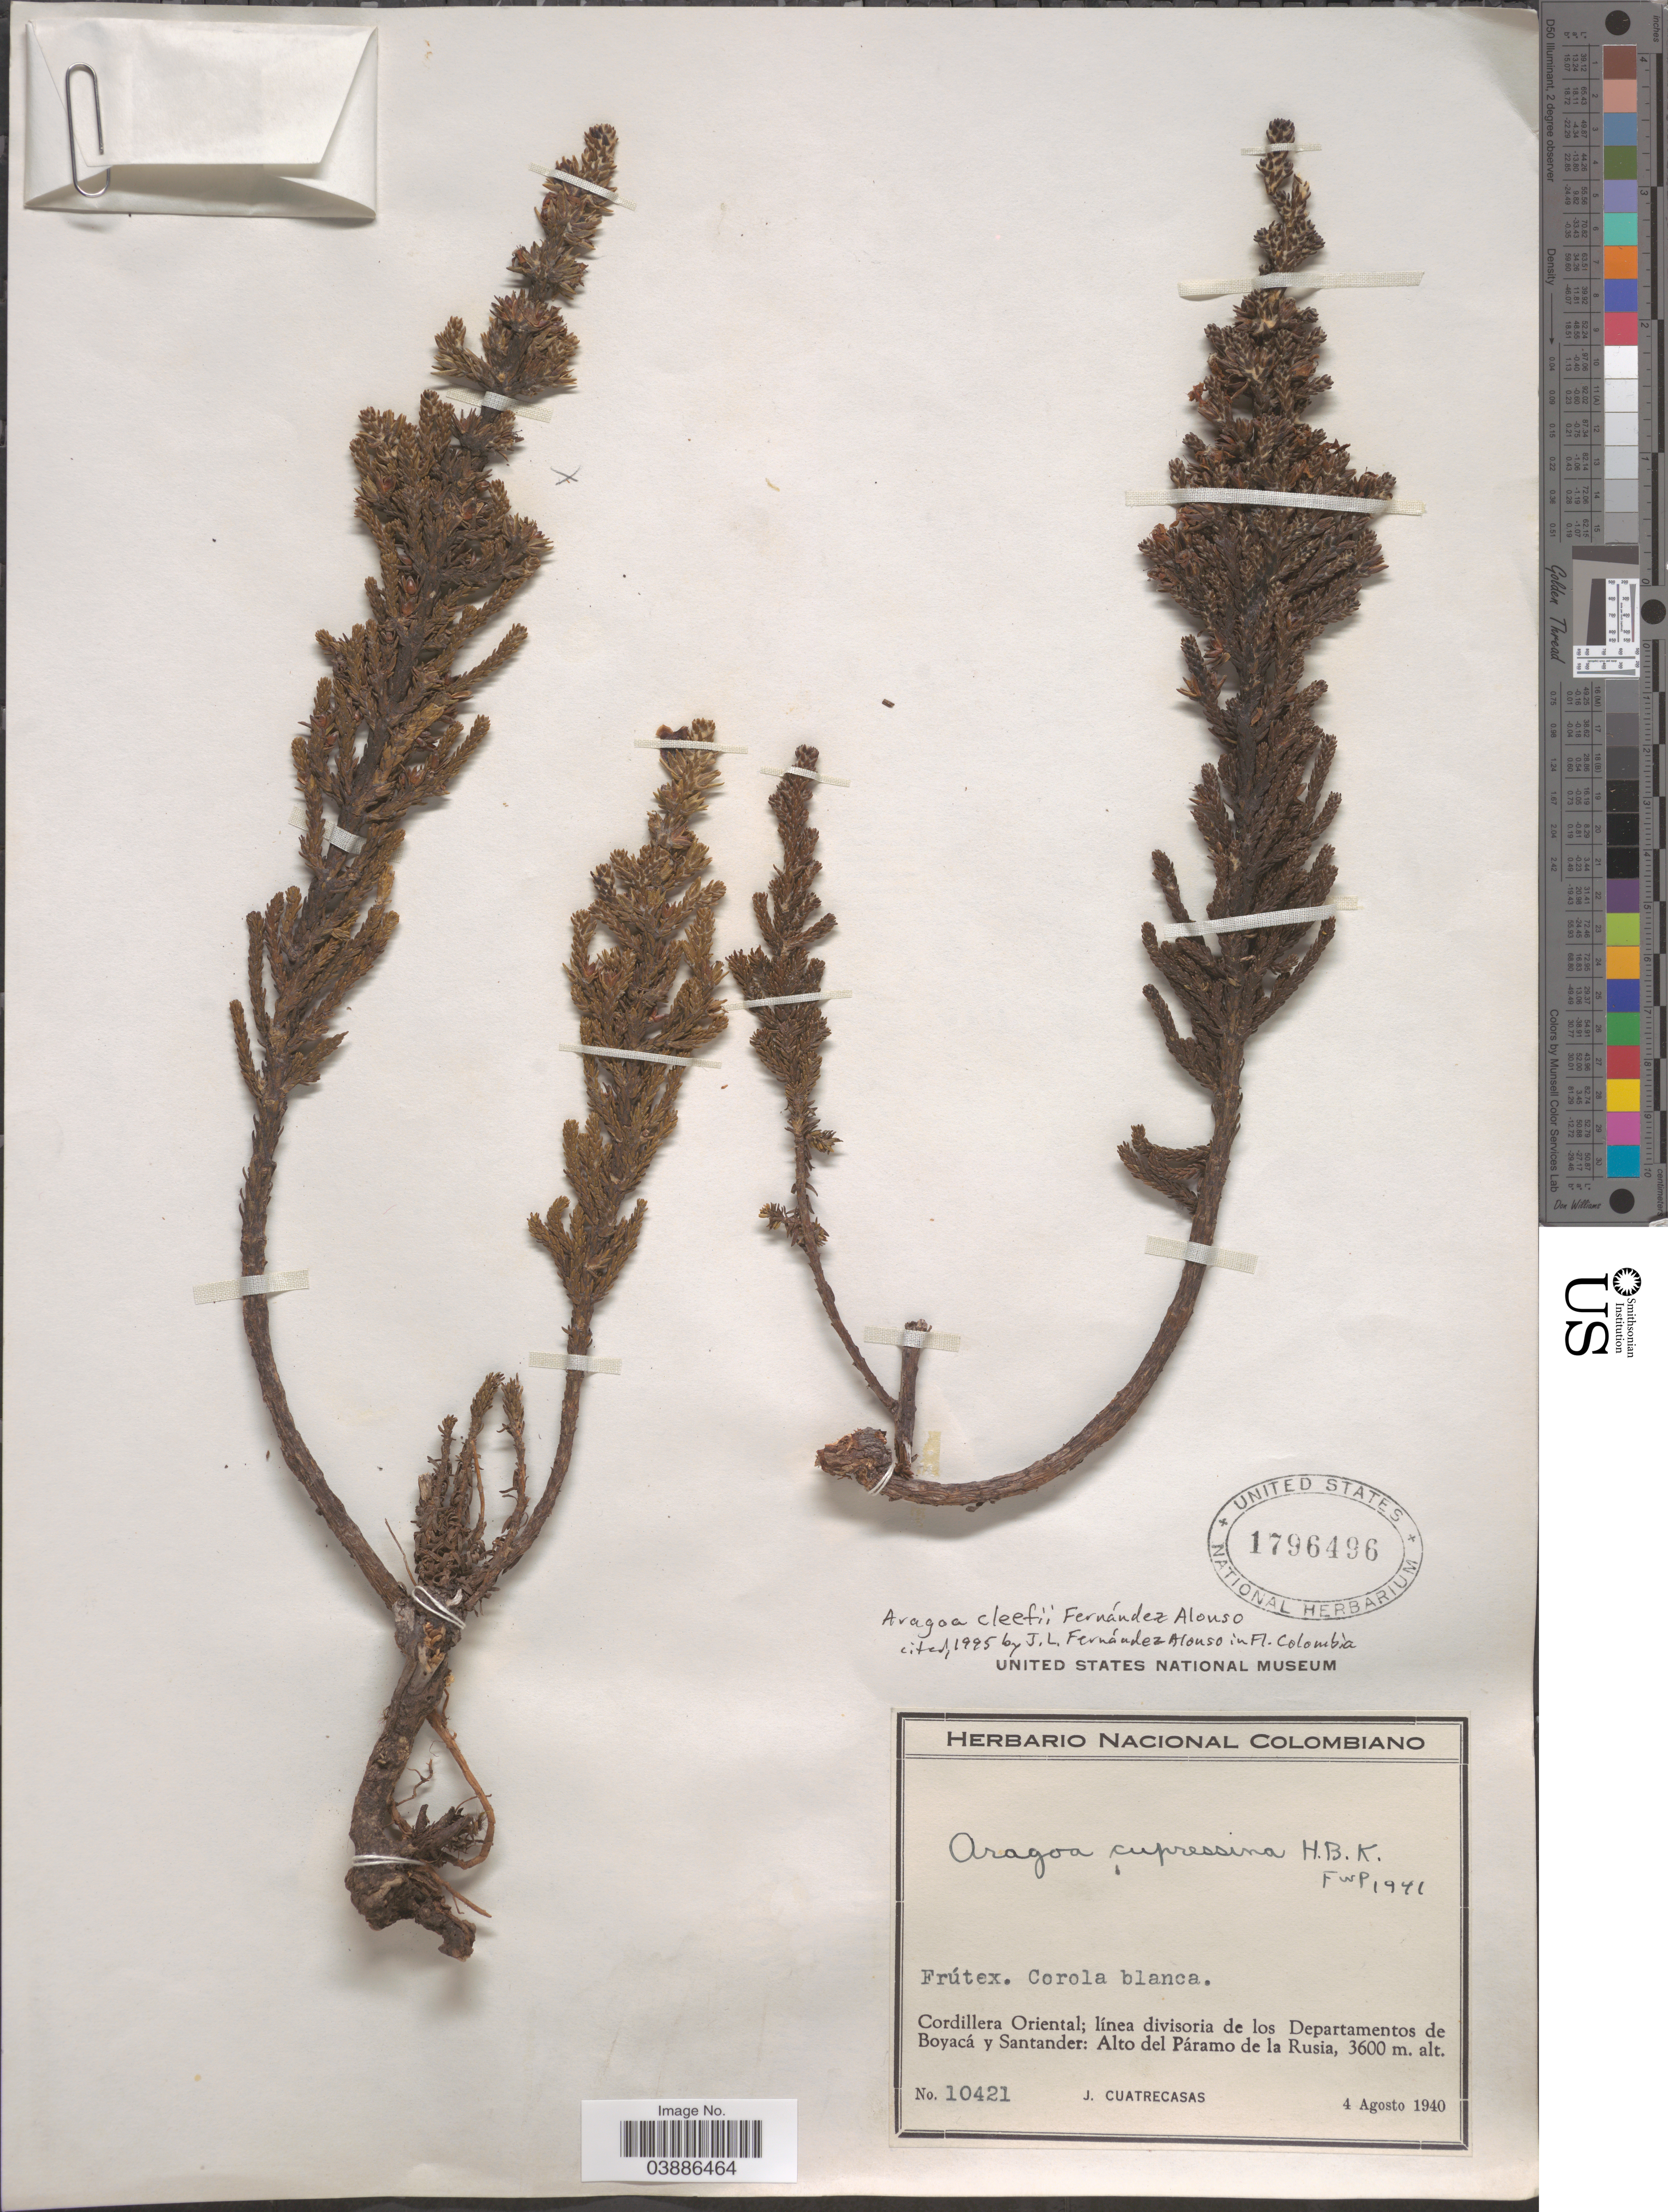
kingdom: Plantae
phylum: Tracheophyta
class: Magnoliopsida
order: Lamiales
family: Plantaginaceae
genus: Aragoa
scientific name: Aragoa cleefii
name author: Fern. Alonso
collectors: J. Cuatrecasas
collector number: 10421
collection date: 1940-08-04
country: Colombia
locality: Cordillera Oriental; línea divisoria de los Departamentos de Boyacá y Santander: Alto del Páramo de la Rusia.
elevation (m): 3600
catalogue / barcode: US 1796496